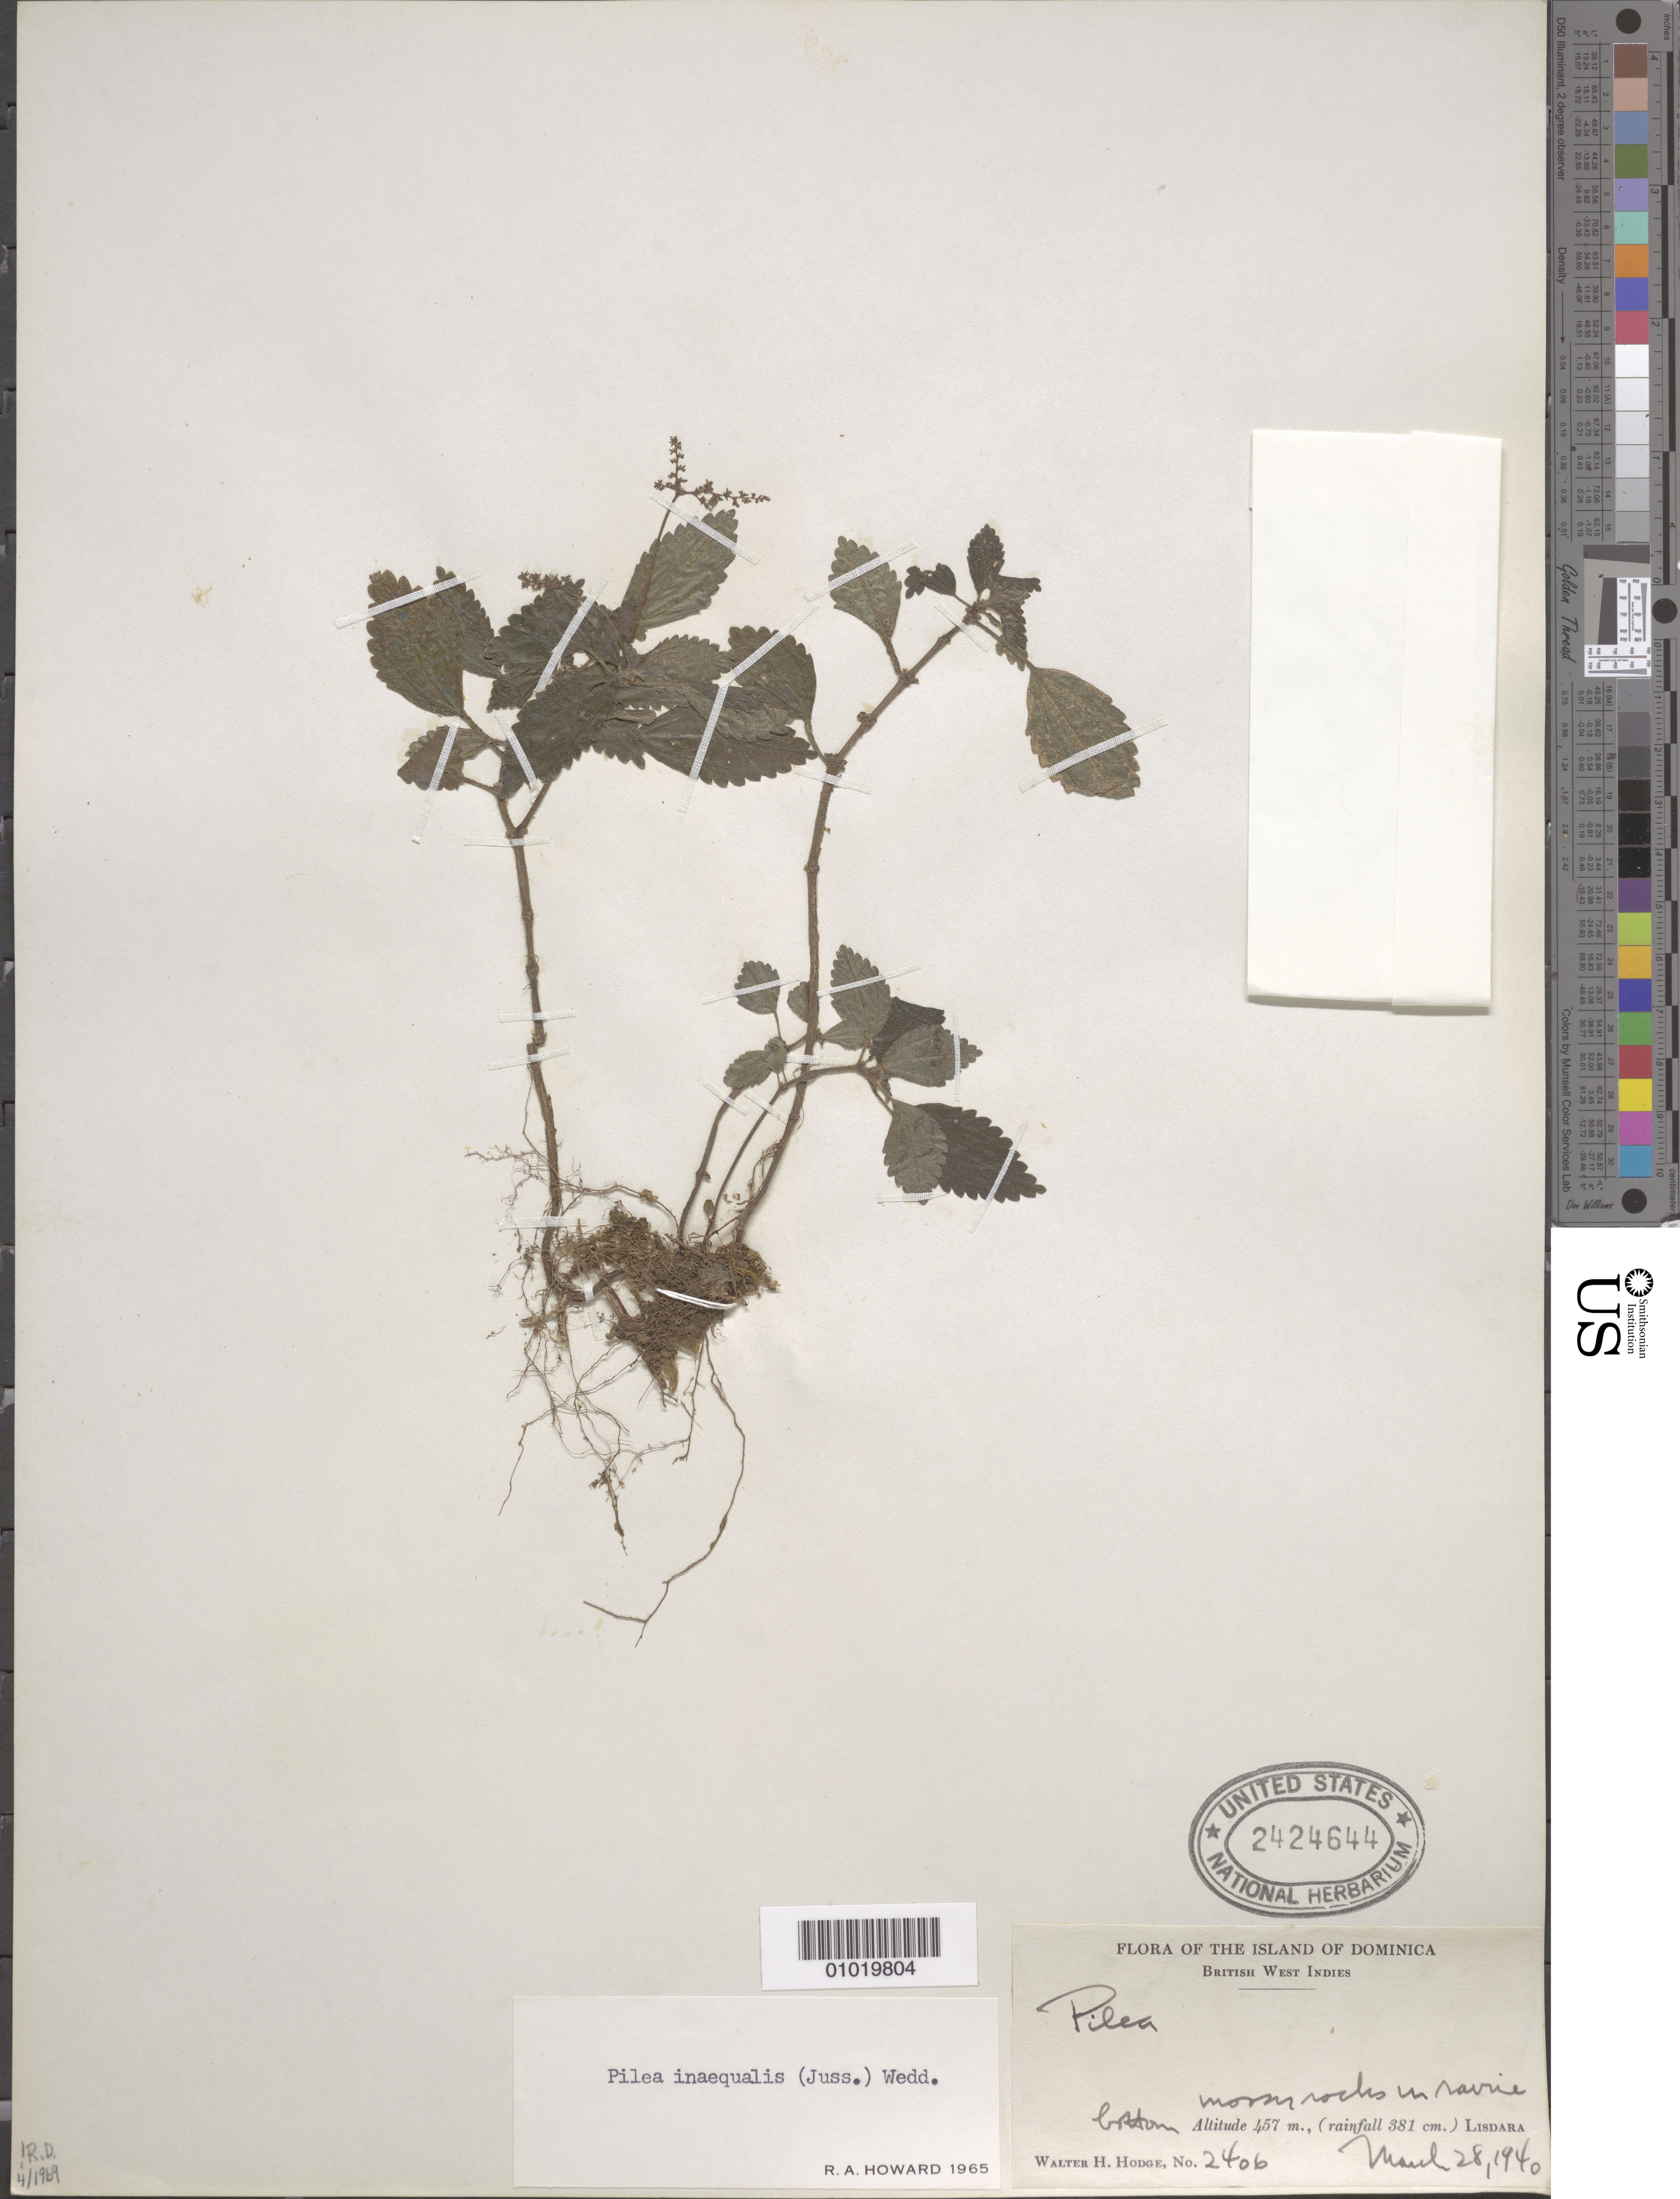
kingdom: Plantae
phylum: Tracheophyta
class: Magnoliopsida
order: Rosales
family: Urticaceae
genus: Pilea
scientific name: Pilea inaequalis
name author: (Juss. ex Poir.) Wedd.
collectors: W. Hodge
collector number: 2406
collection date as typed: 28 Mar 1940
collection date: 1940-03-28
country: Dominica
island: Dominica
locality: Lisdara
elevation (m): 457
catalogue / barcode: US 2424644